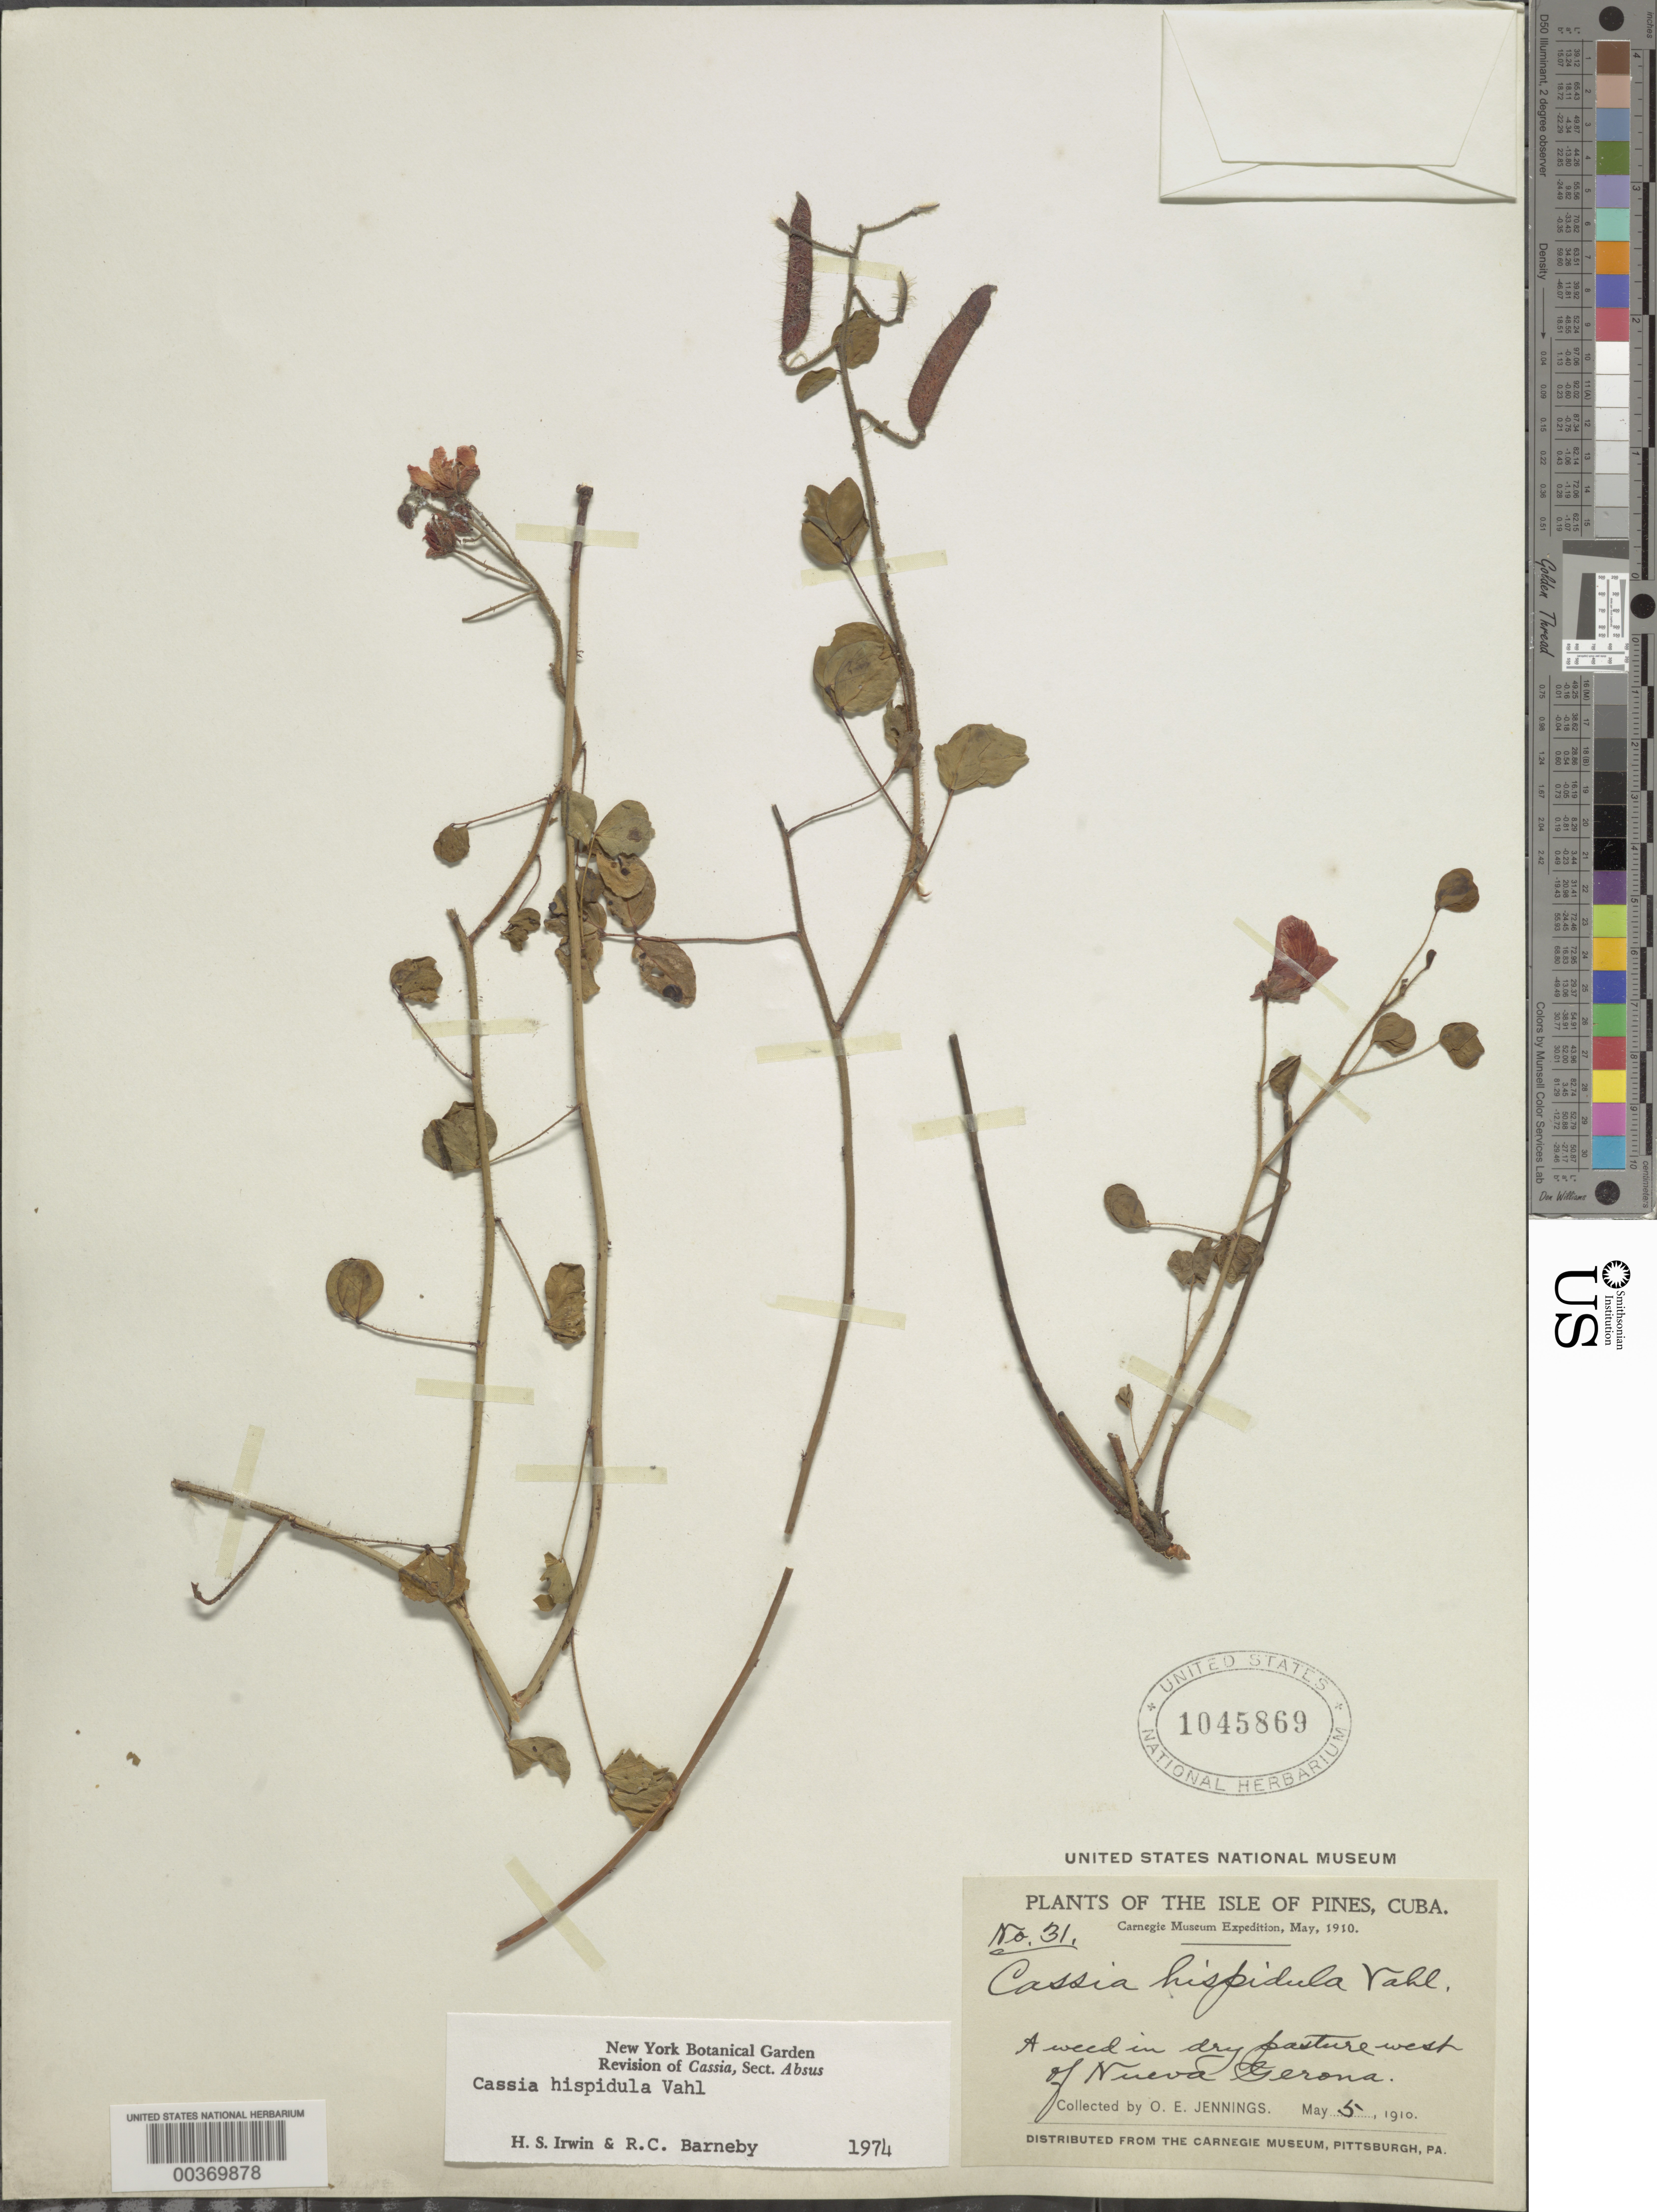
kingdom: Plantae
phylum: Tracheophyta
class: Magnoliopsida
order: Fabales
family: Fabaceae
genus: Chamaecrista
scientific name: Chamaecrista hispidula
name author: (Vahl) H.S. Irwin & Barneby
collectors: O. E. Jennings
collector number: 31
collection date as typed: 05 May 1910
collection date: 1910-05-05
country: Cuba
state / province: Isla de La Juventud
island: Isla de La Juventud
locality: Dry pasture w of nueva gerona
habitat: Dry pasture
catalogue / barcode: US 1045869